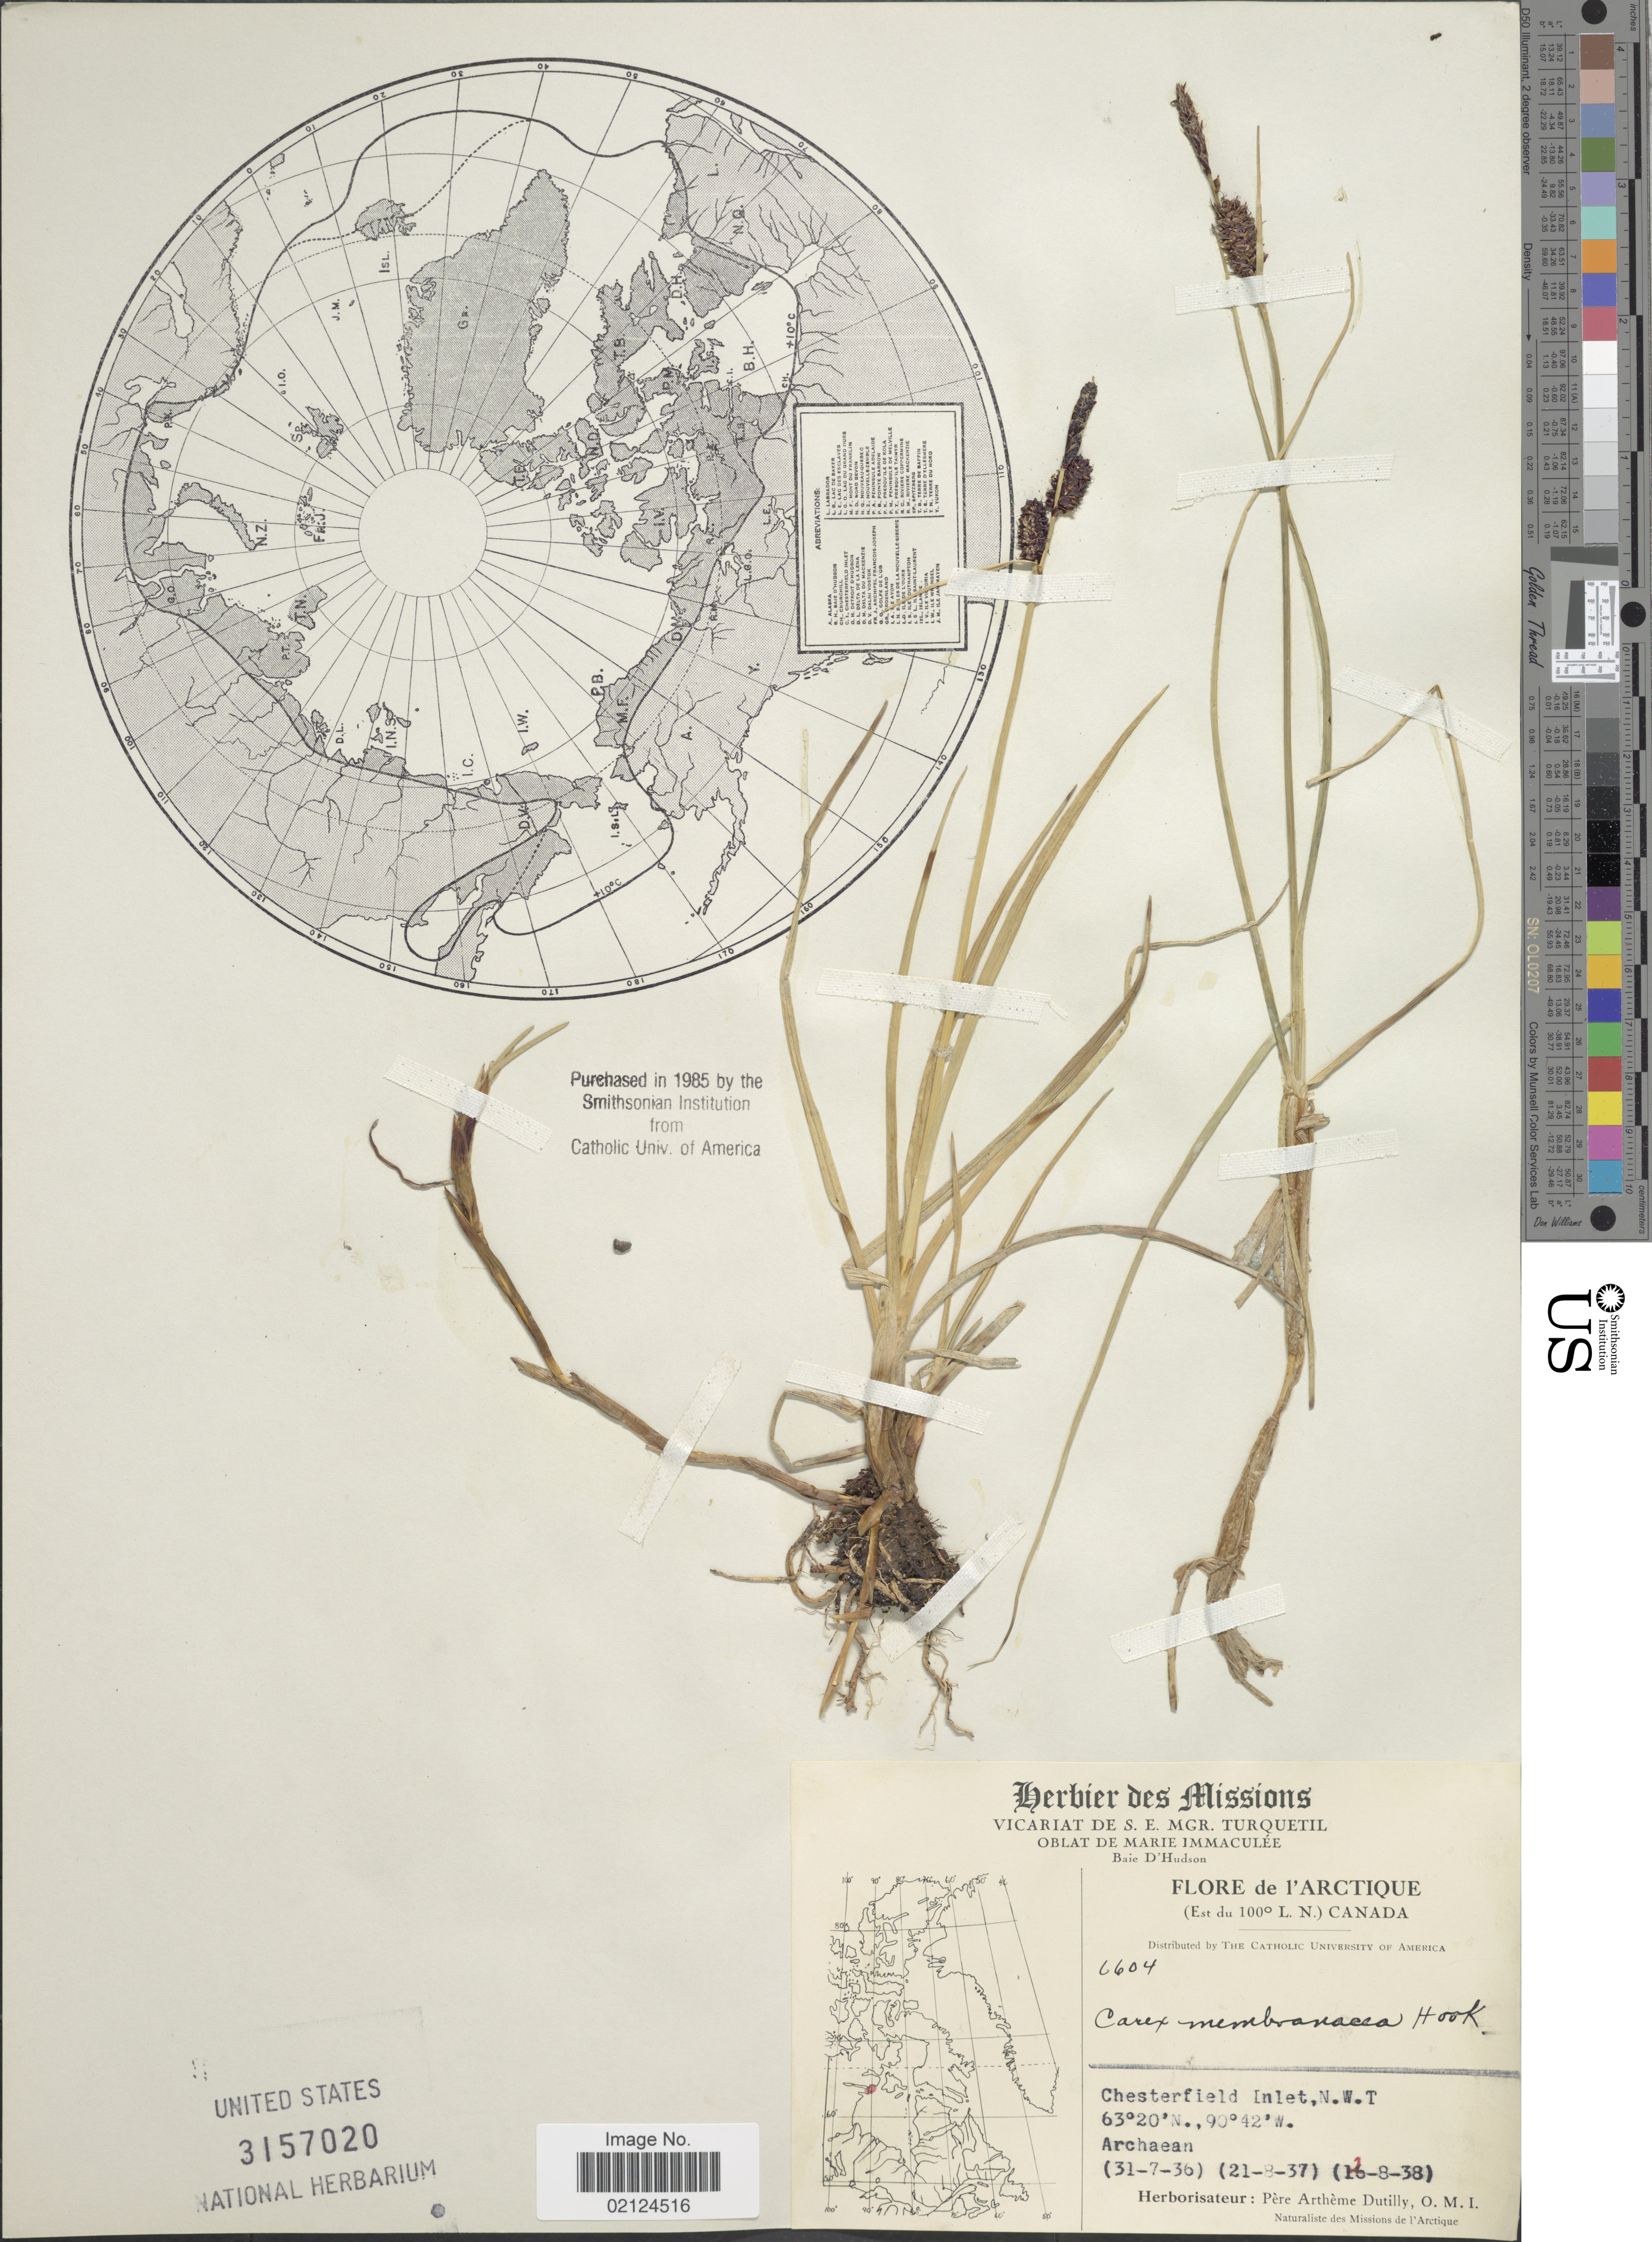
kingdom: Plantae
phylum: Tracheophyta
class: Liliopsida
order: Poales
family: Cyperaceae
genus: Carex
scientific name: Carex membranacea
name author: Hook.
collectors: A. Dutilly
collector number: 6604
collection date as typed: Transcribed d/m/y: 12/8/38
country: Canada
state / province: Nunavut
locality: Chesterfield, l'Arctique. Est du 100 ° L. N.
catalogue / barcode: US 3157020